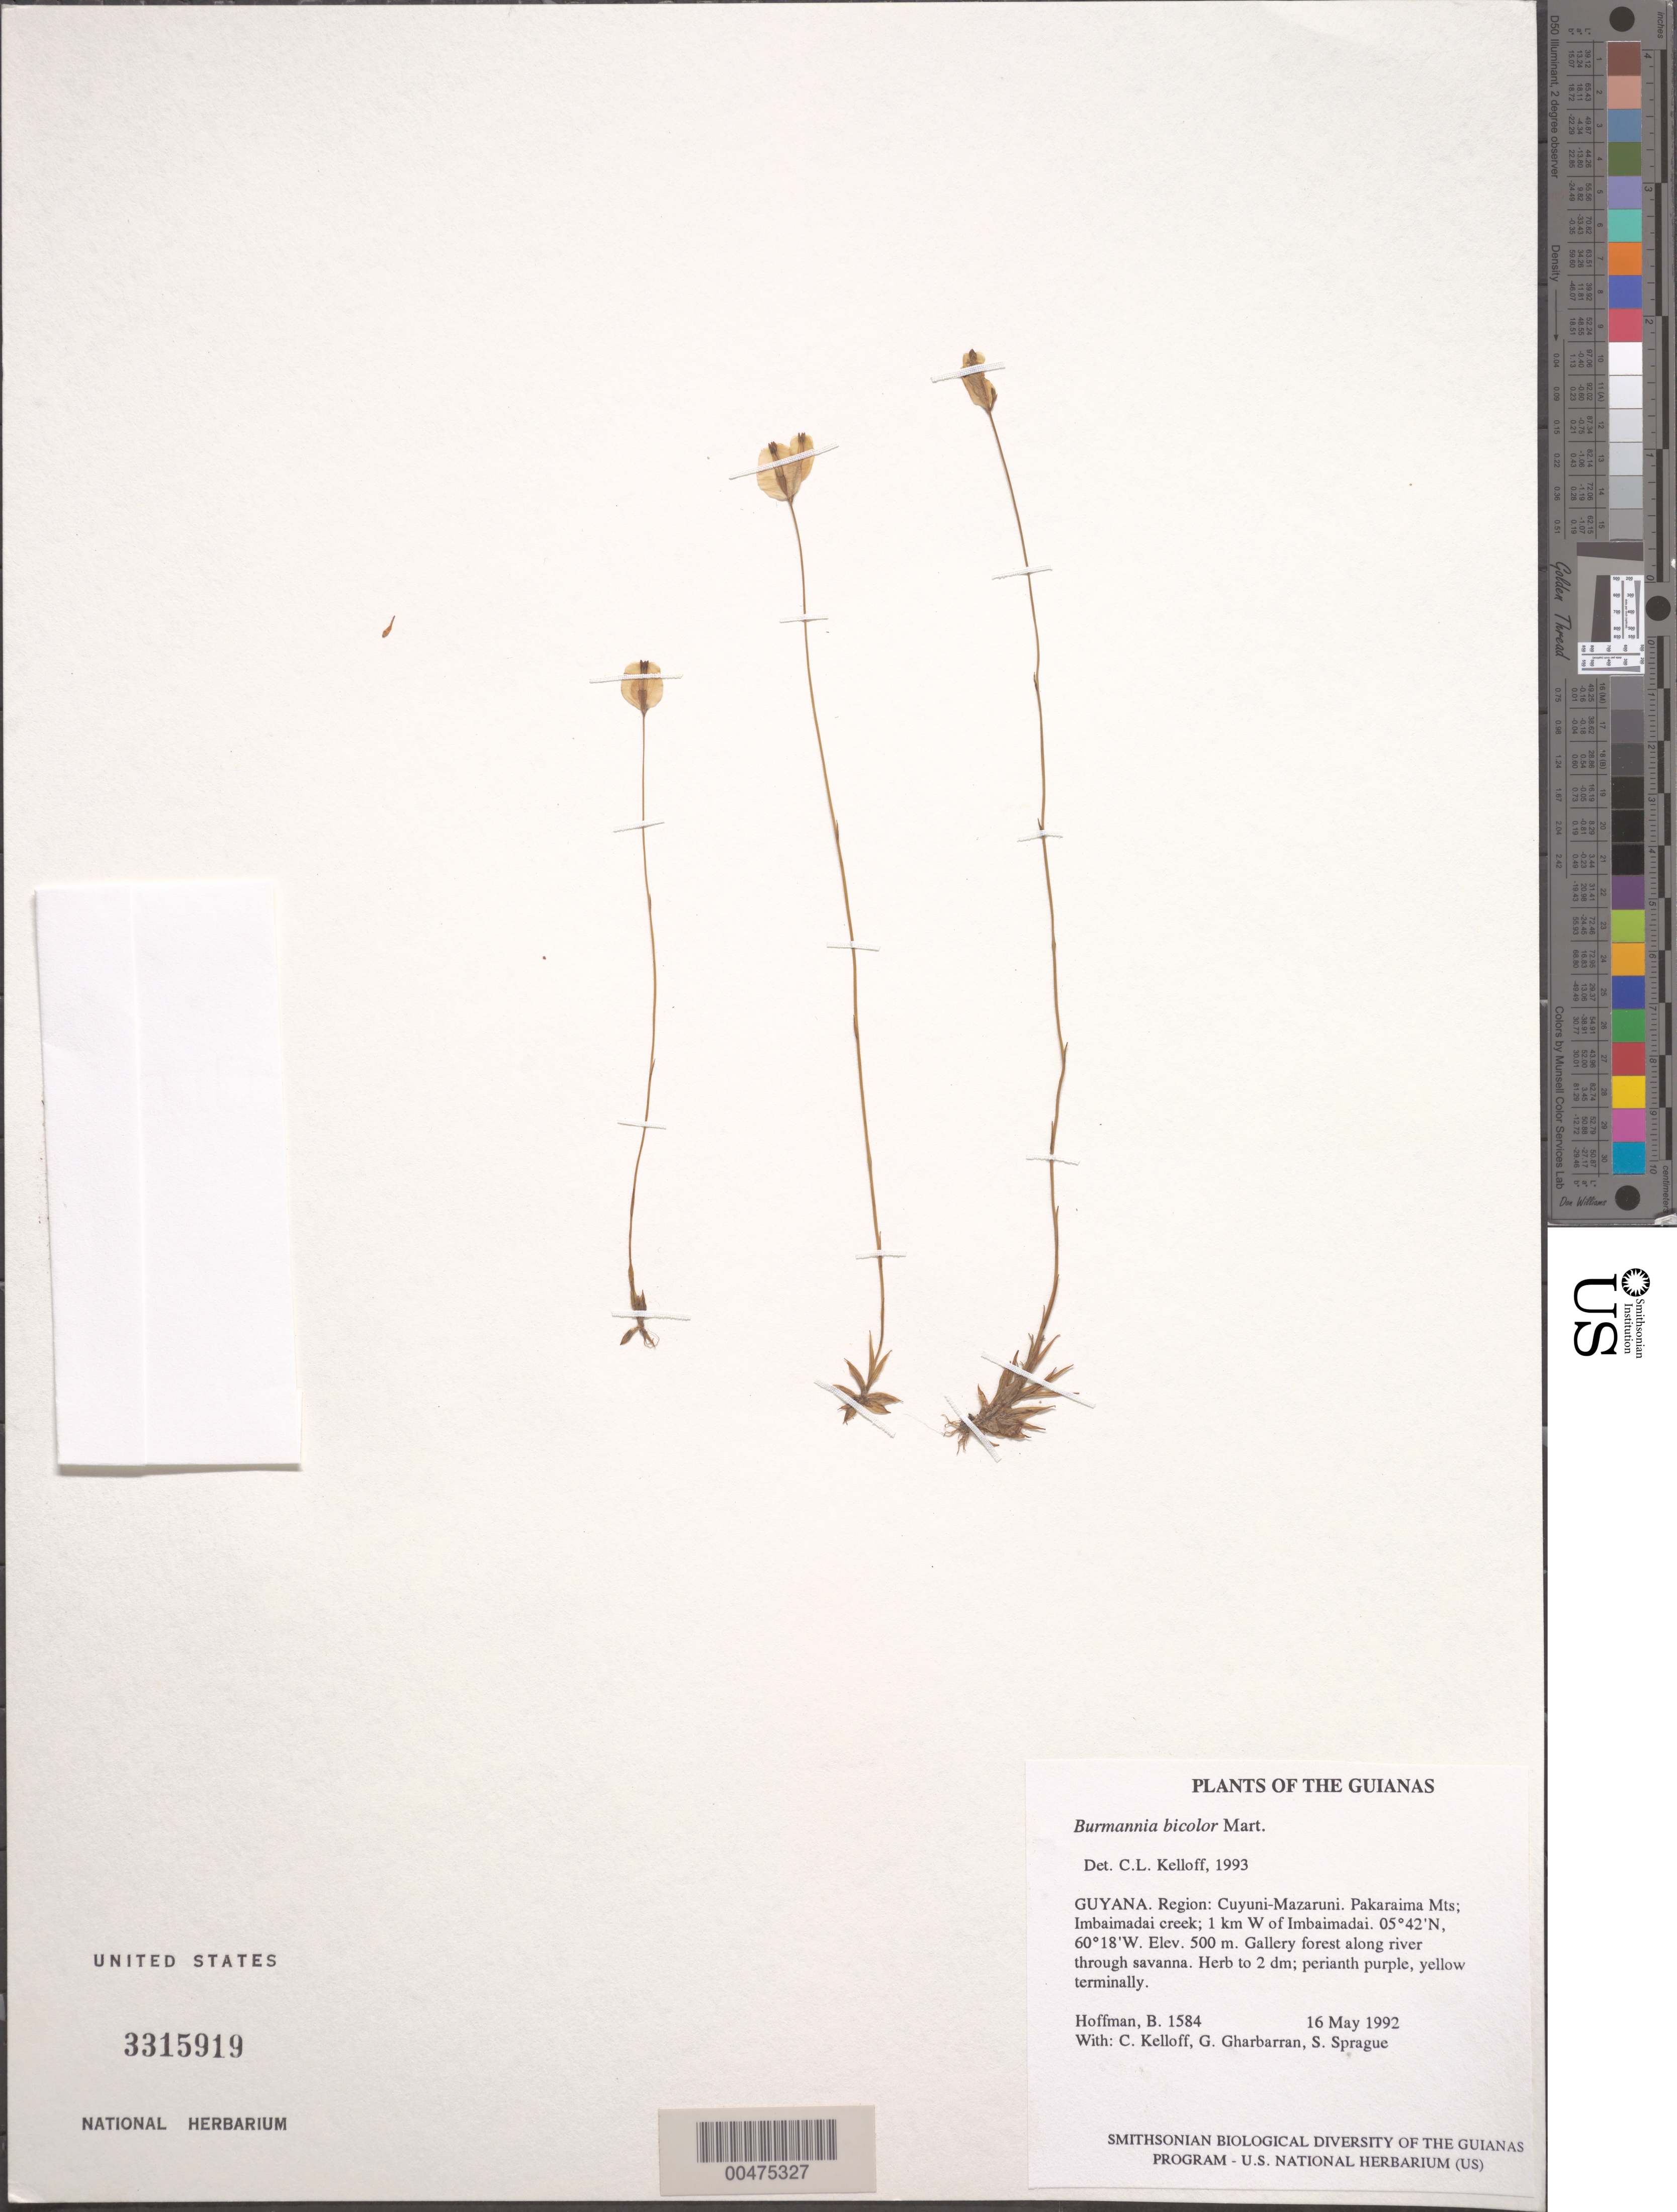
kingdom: Plantae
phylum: Tracheophyta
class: Liliopsida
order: Dioscoreales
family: Burmanniaceae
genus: Burmannia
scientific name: Burmannia bicolor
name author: Mart.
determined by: Kelloff, Carol L., (US), Smithsonian Institution - National Museum of Natural History (UNITED STATES)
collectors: B. Hoffman, C. L. Kelloff, G. Gharbarran & S. Sprague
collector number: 1584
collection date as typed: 16 May 1992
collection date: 1992-05-16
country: Guyana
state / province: Cuyuni-Mazaruni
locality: Pakaraima Mts; Imbaimadai Creek; 1 km W of Imbaimadai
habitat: Gallery forest along river through savanna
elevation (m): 500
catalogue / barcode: US 3315919